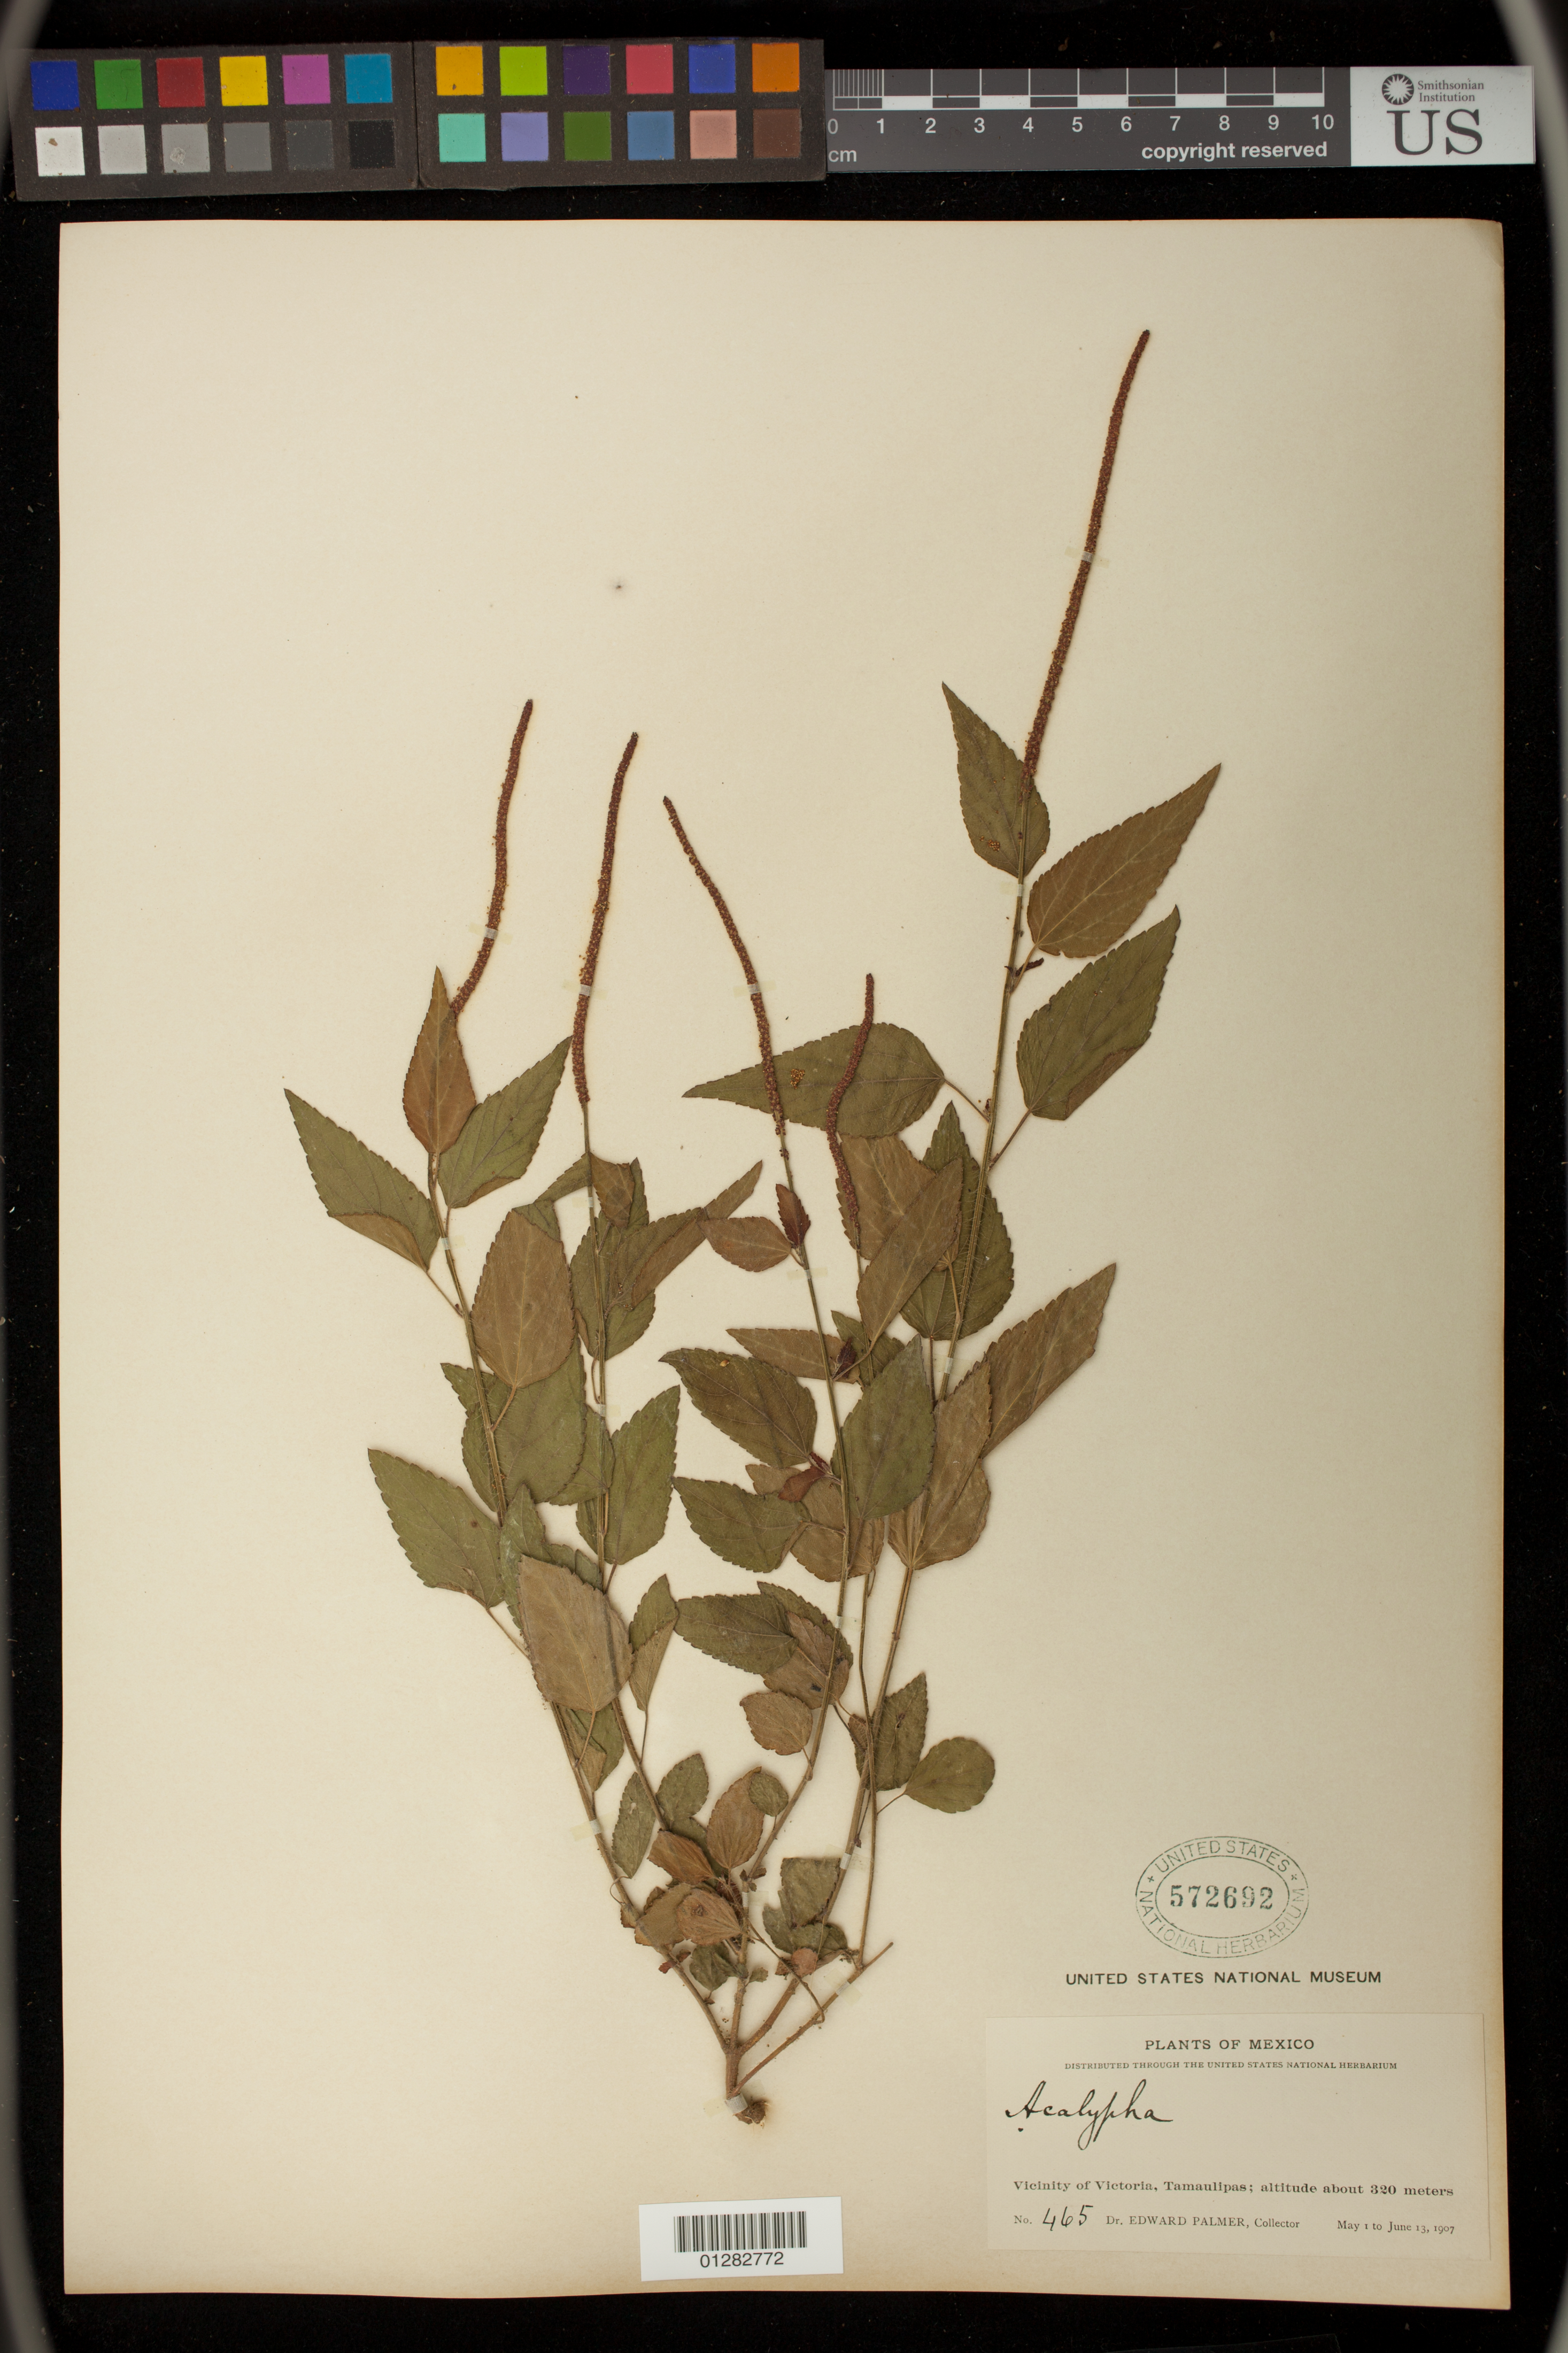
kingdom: Plantae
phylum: Tracheophyta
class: Magnoliopsida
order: Malpighiales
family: Euphorbiaceae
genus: Acalypha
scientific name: Acalypha sp.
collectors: E. Palmer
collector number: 465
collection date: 1907-05-01/1907-06-13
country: Mexico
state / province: Tamaulipas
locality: Vicinity of Victoria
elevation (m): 98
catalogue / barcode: US 5572692